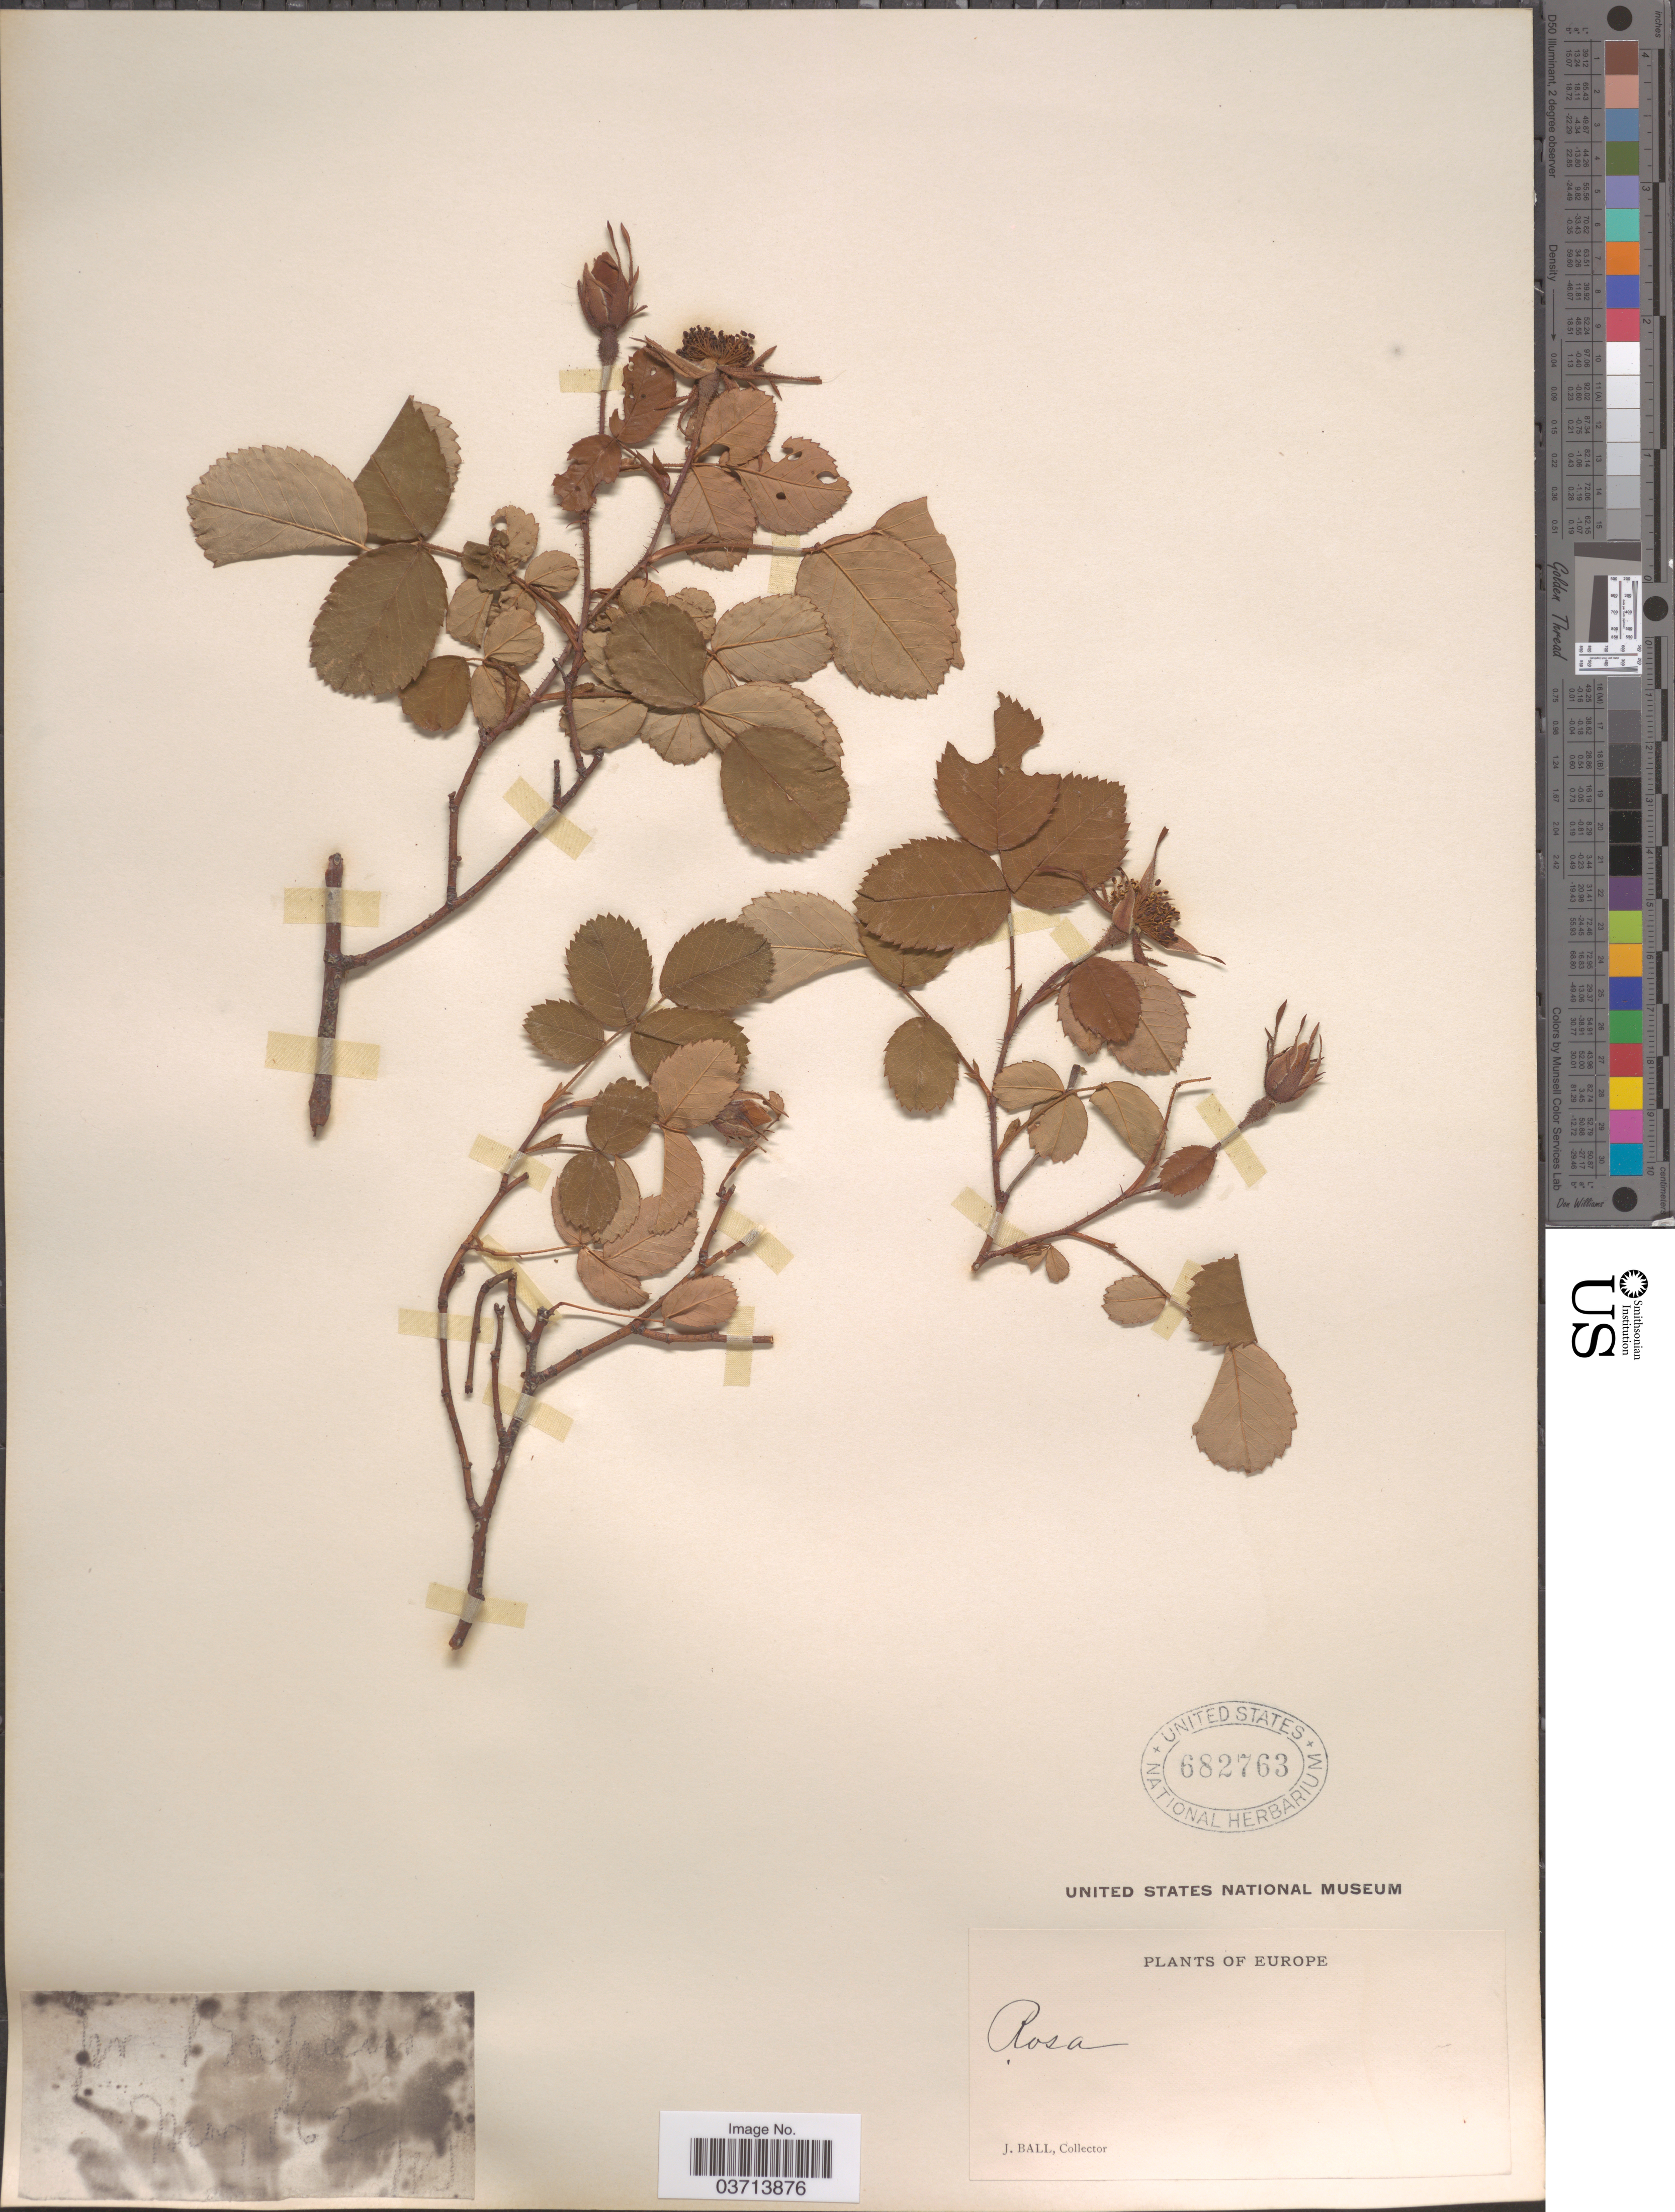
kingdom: Plantae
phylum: Tracheophyta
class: Magnoliopsida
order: Rosales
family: Rosaceae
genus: Rosa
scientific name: Rosa sp.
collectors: J. Ball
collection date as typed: Transcribed d/m/y: /5/62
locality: Pr. [illegible text]. Europe.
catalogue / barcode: US 682763